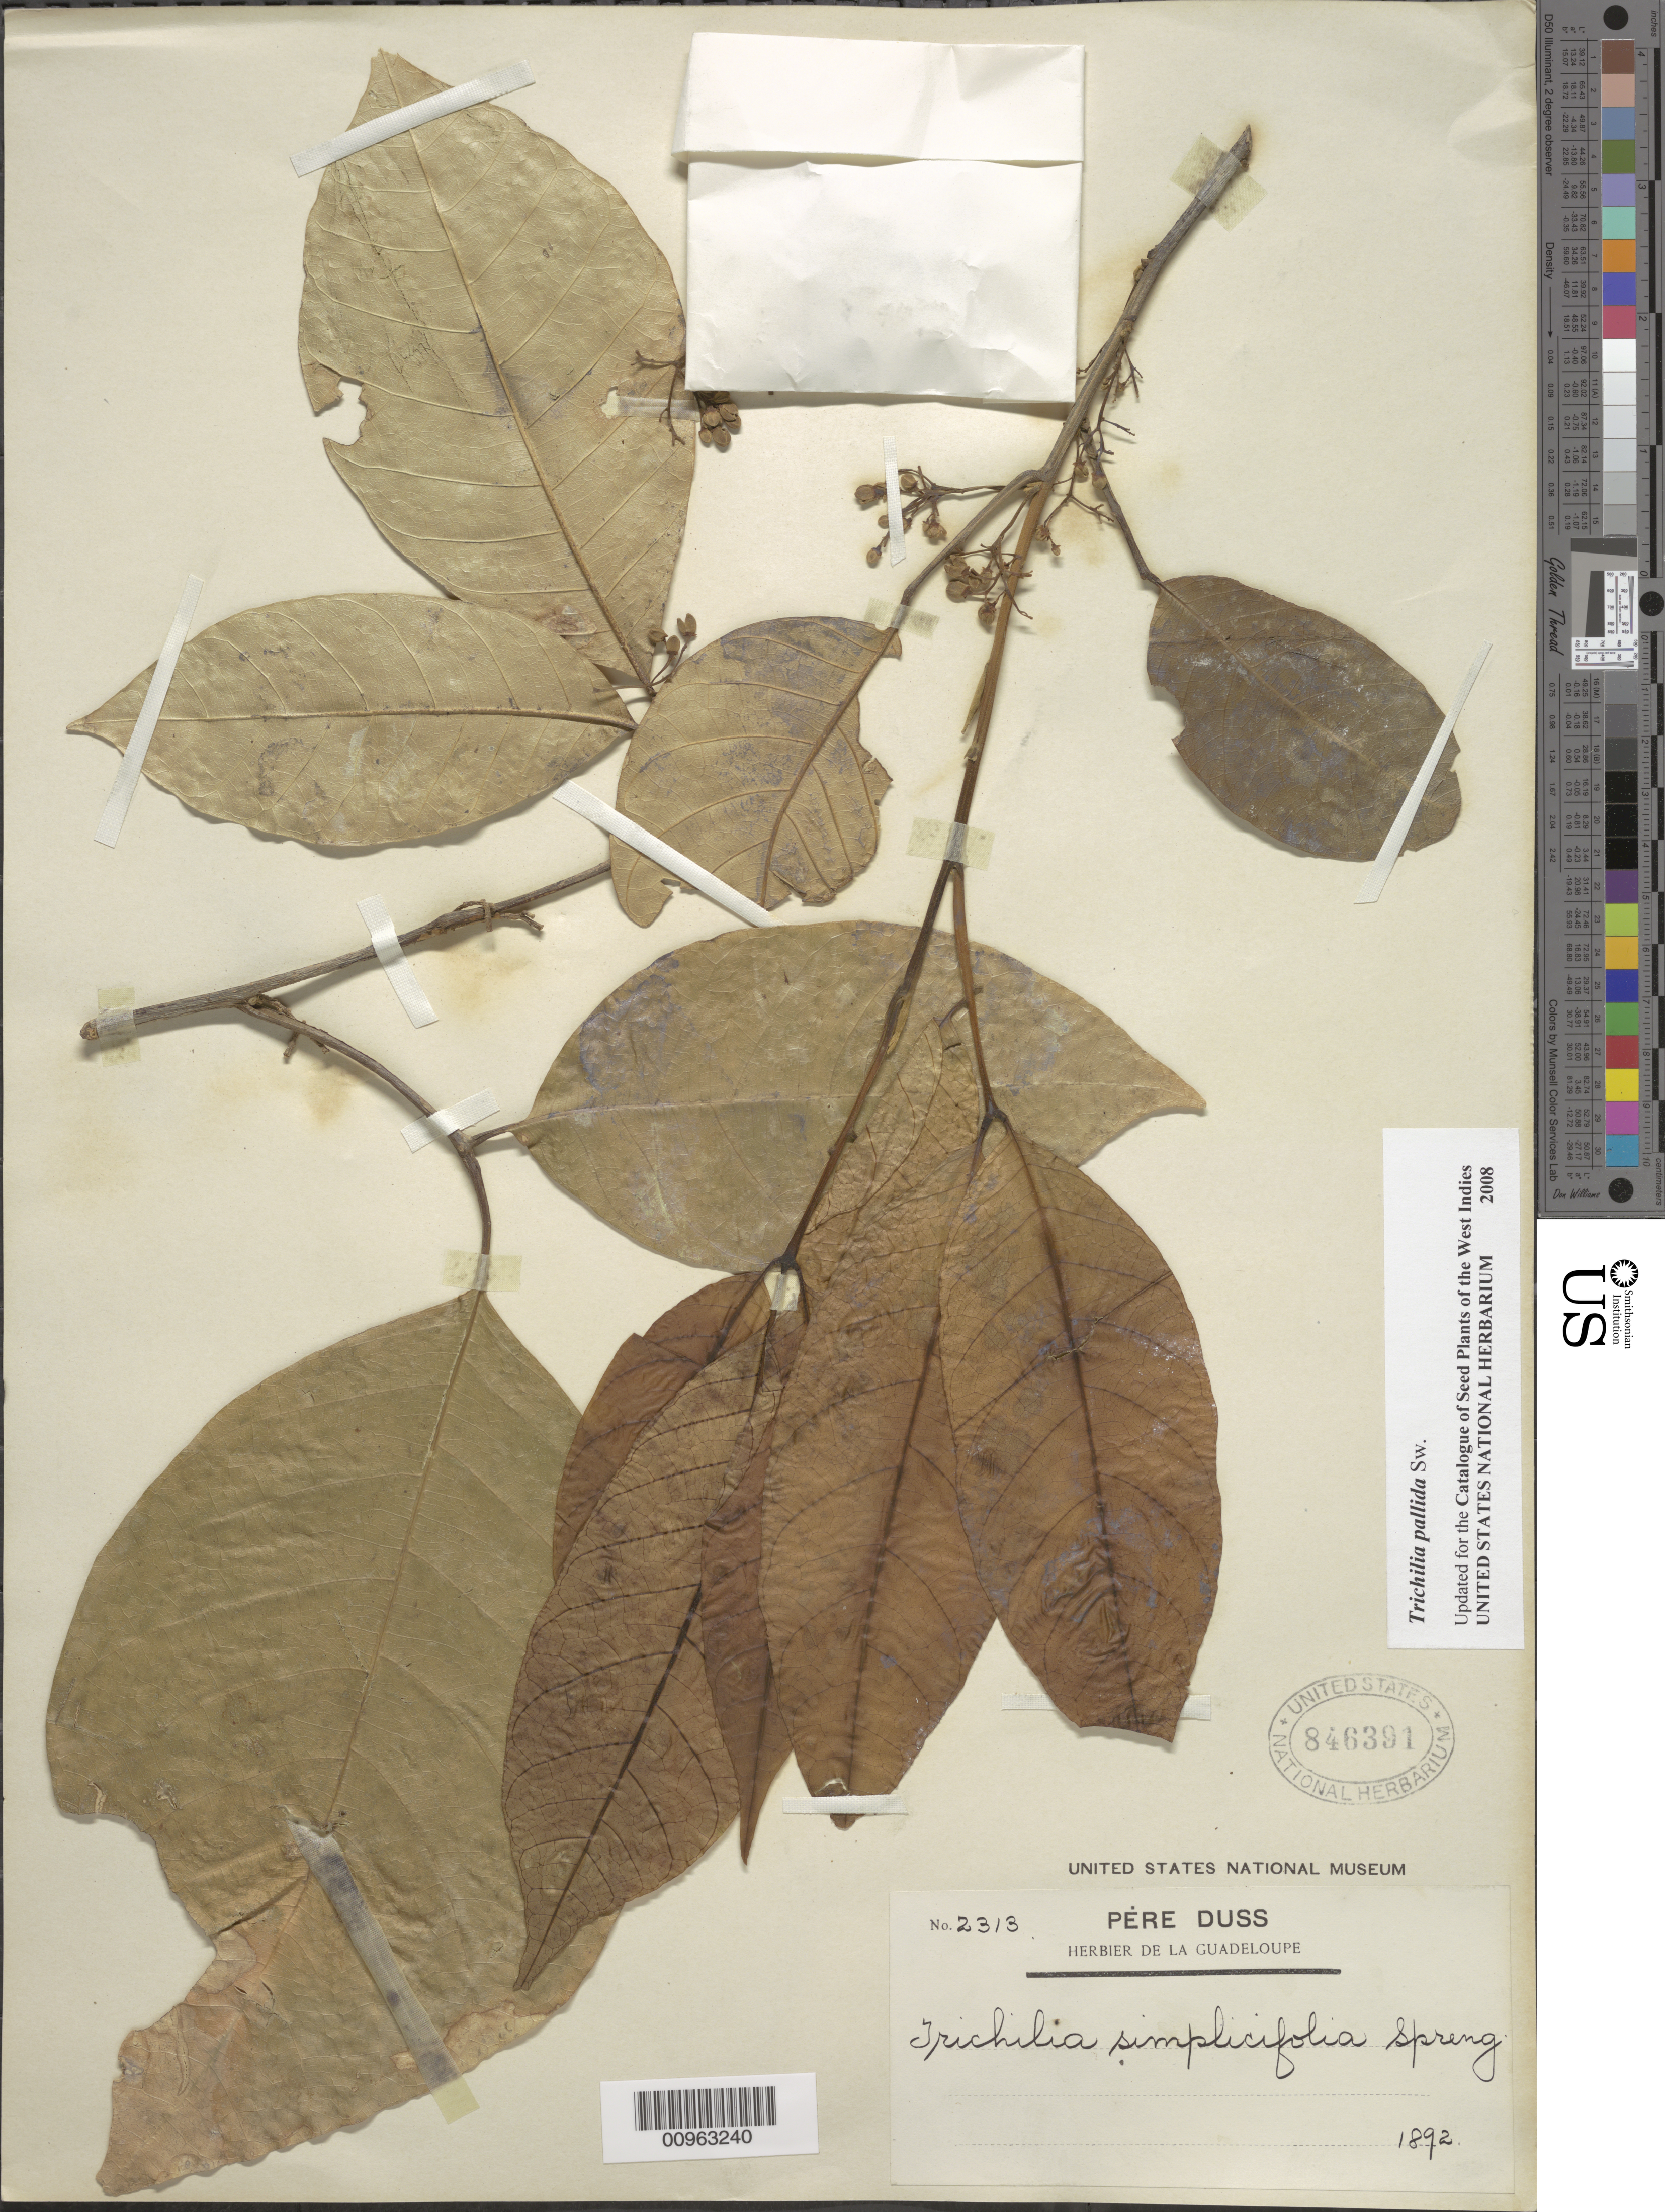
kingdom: Plantae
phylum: Tracheophyta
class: Magnoliopsida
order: Sapindales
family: Meliaceae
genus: Trichilia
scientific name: Trichilia pallida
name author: Sw.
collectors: Père Duss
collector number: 2313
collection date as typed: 1892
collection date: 1892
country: Guadeloupe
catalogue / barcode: US 846391